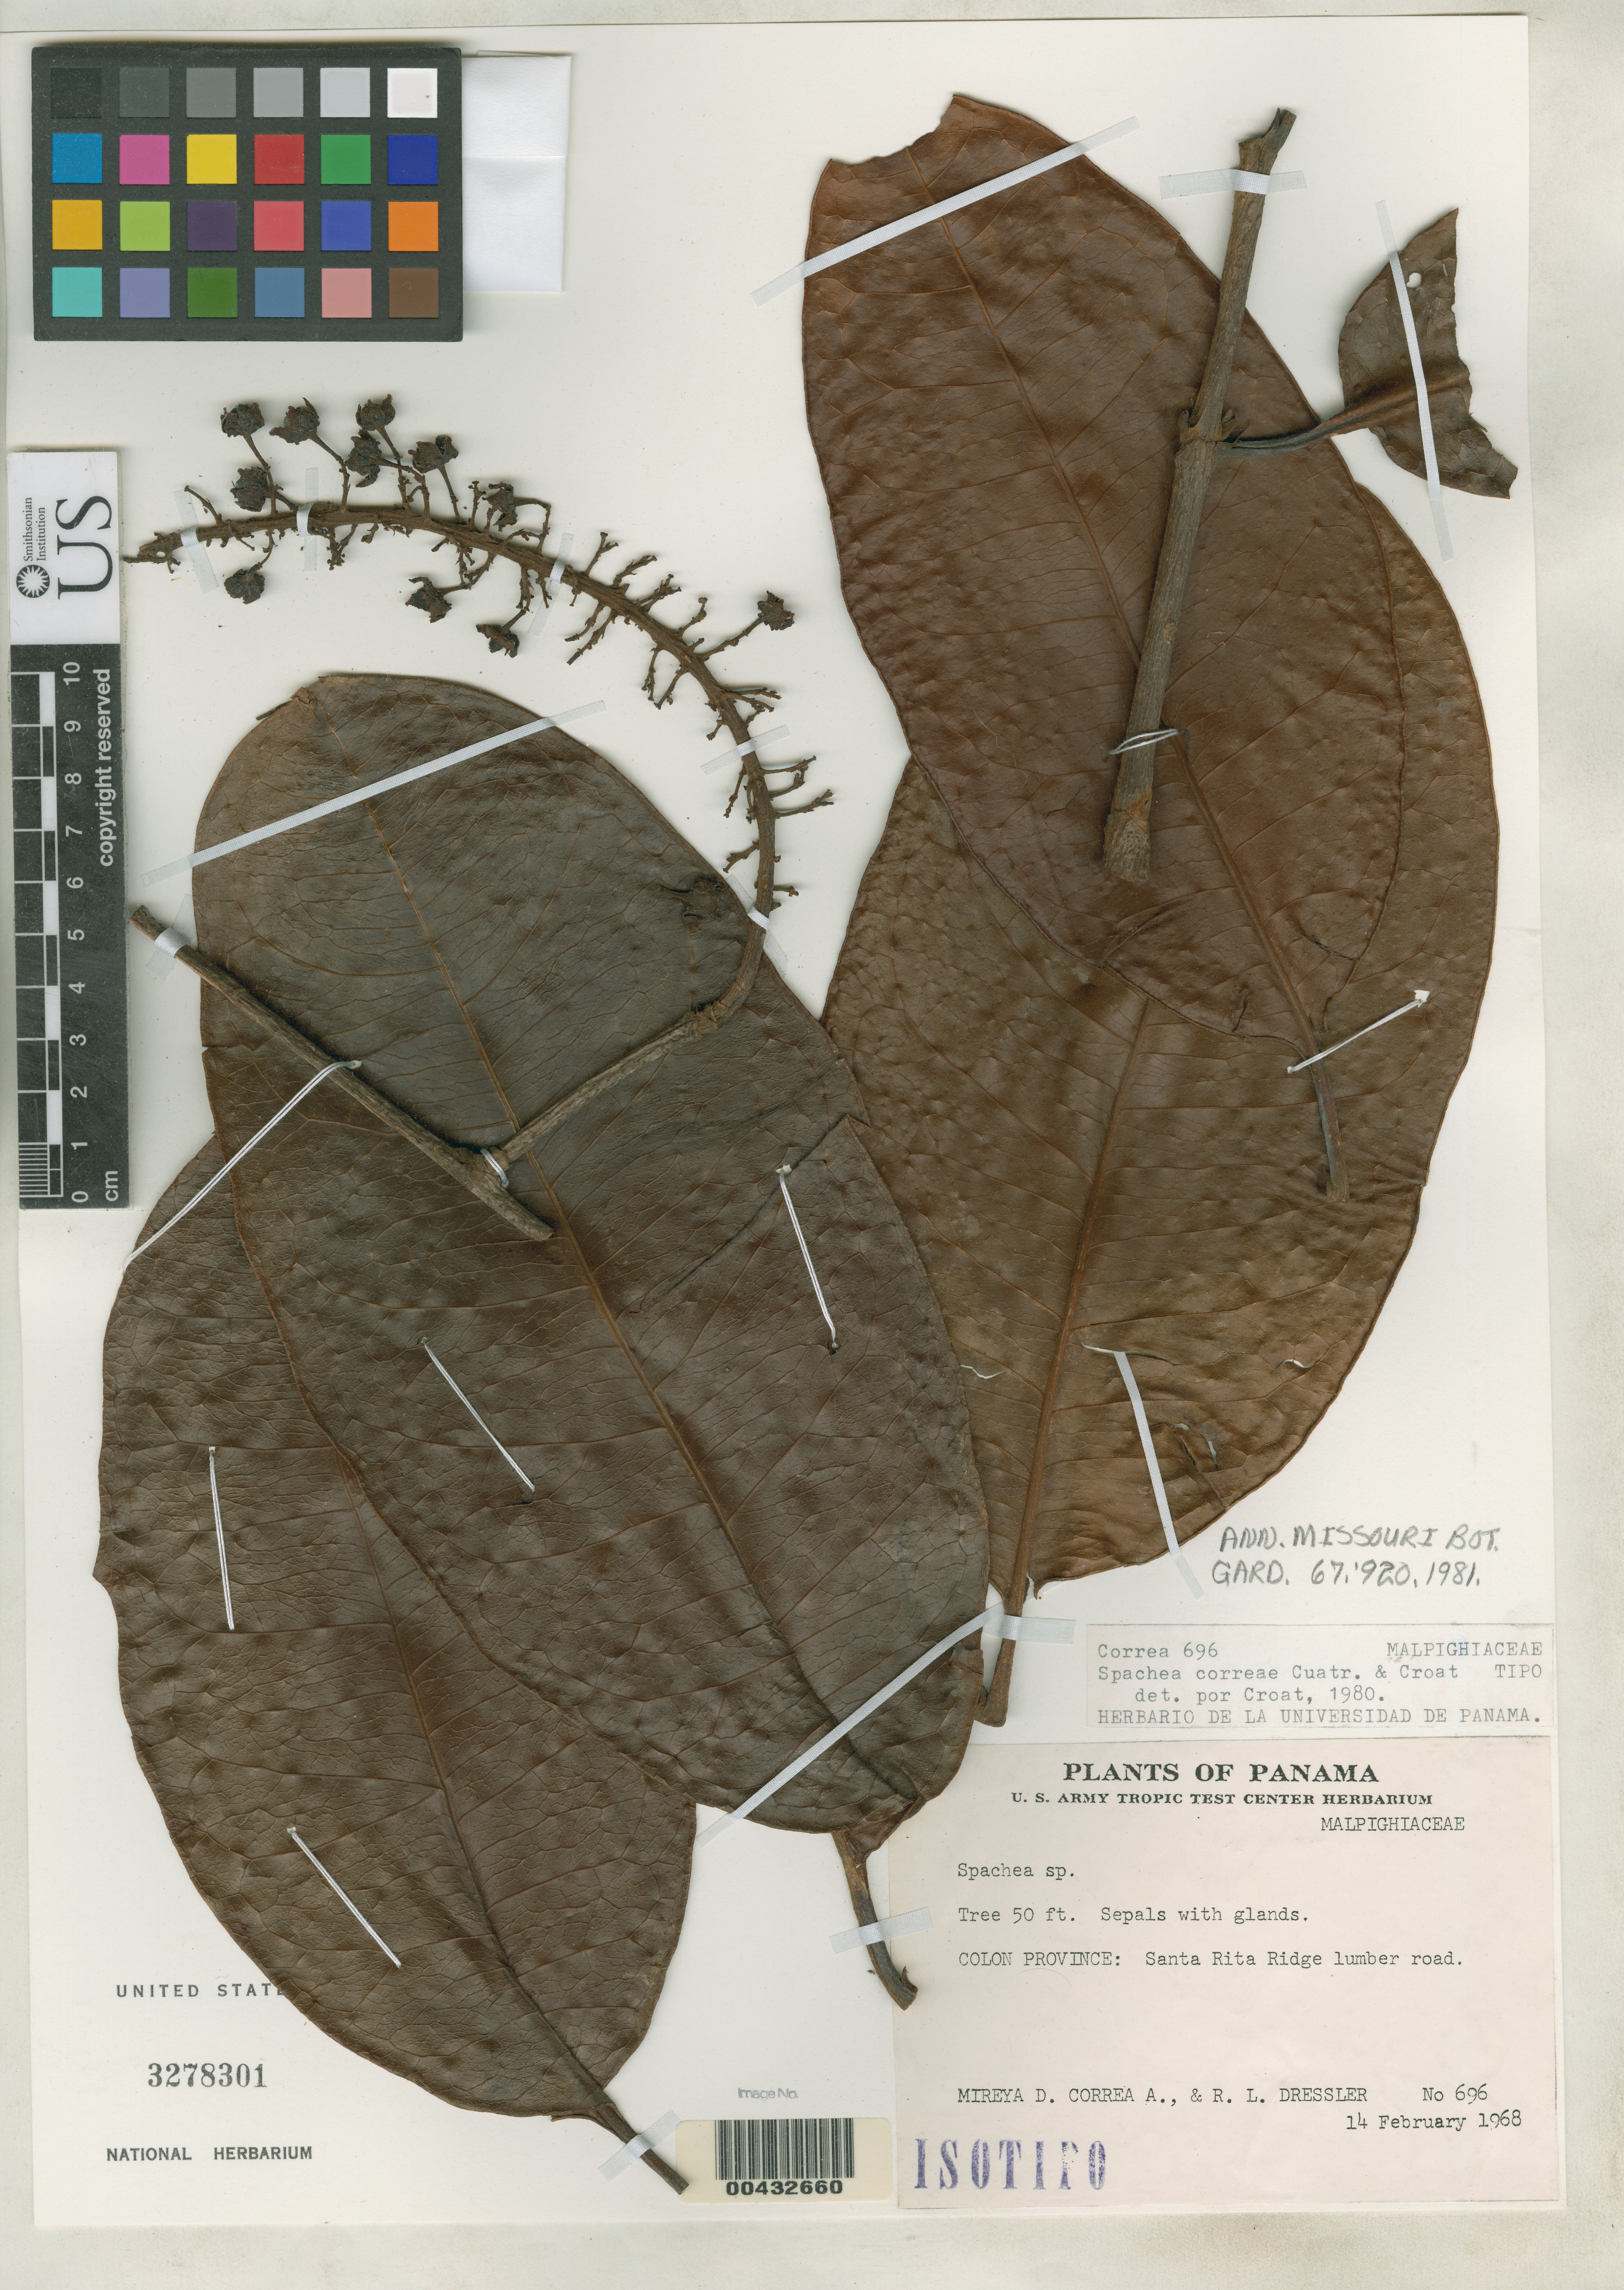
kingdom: Plantae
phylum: Tracheophyta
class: Magnoliopsida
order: Malpighiales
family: Malpighiaceae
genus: Spachea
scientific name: Spachea correae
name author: Cuatrec. & Croat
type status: Isotype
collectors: M. D. Corrêa-A. & R. Dressler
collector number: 696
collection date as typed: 14 Feb 1968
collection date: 1968-02-14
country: Panama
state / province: Colón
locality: Santa Rita Ridge lumber road.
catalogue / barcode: US 3278301